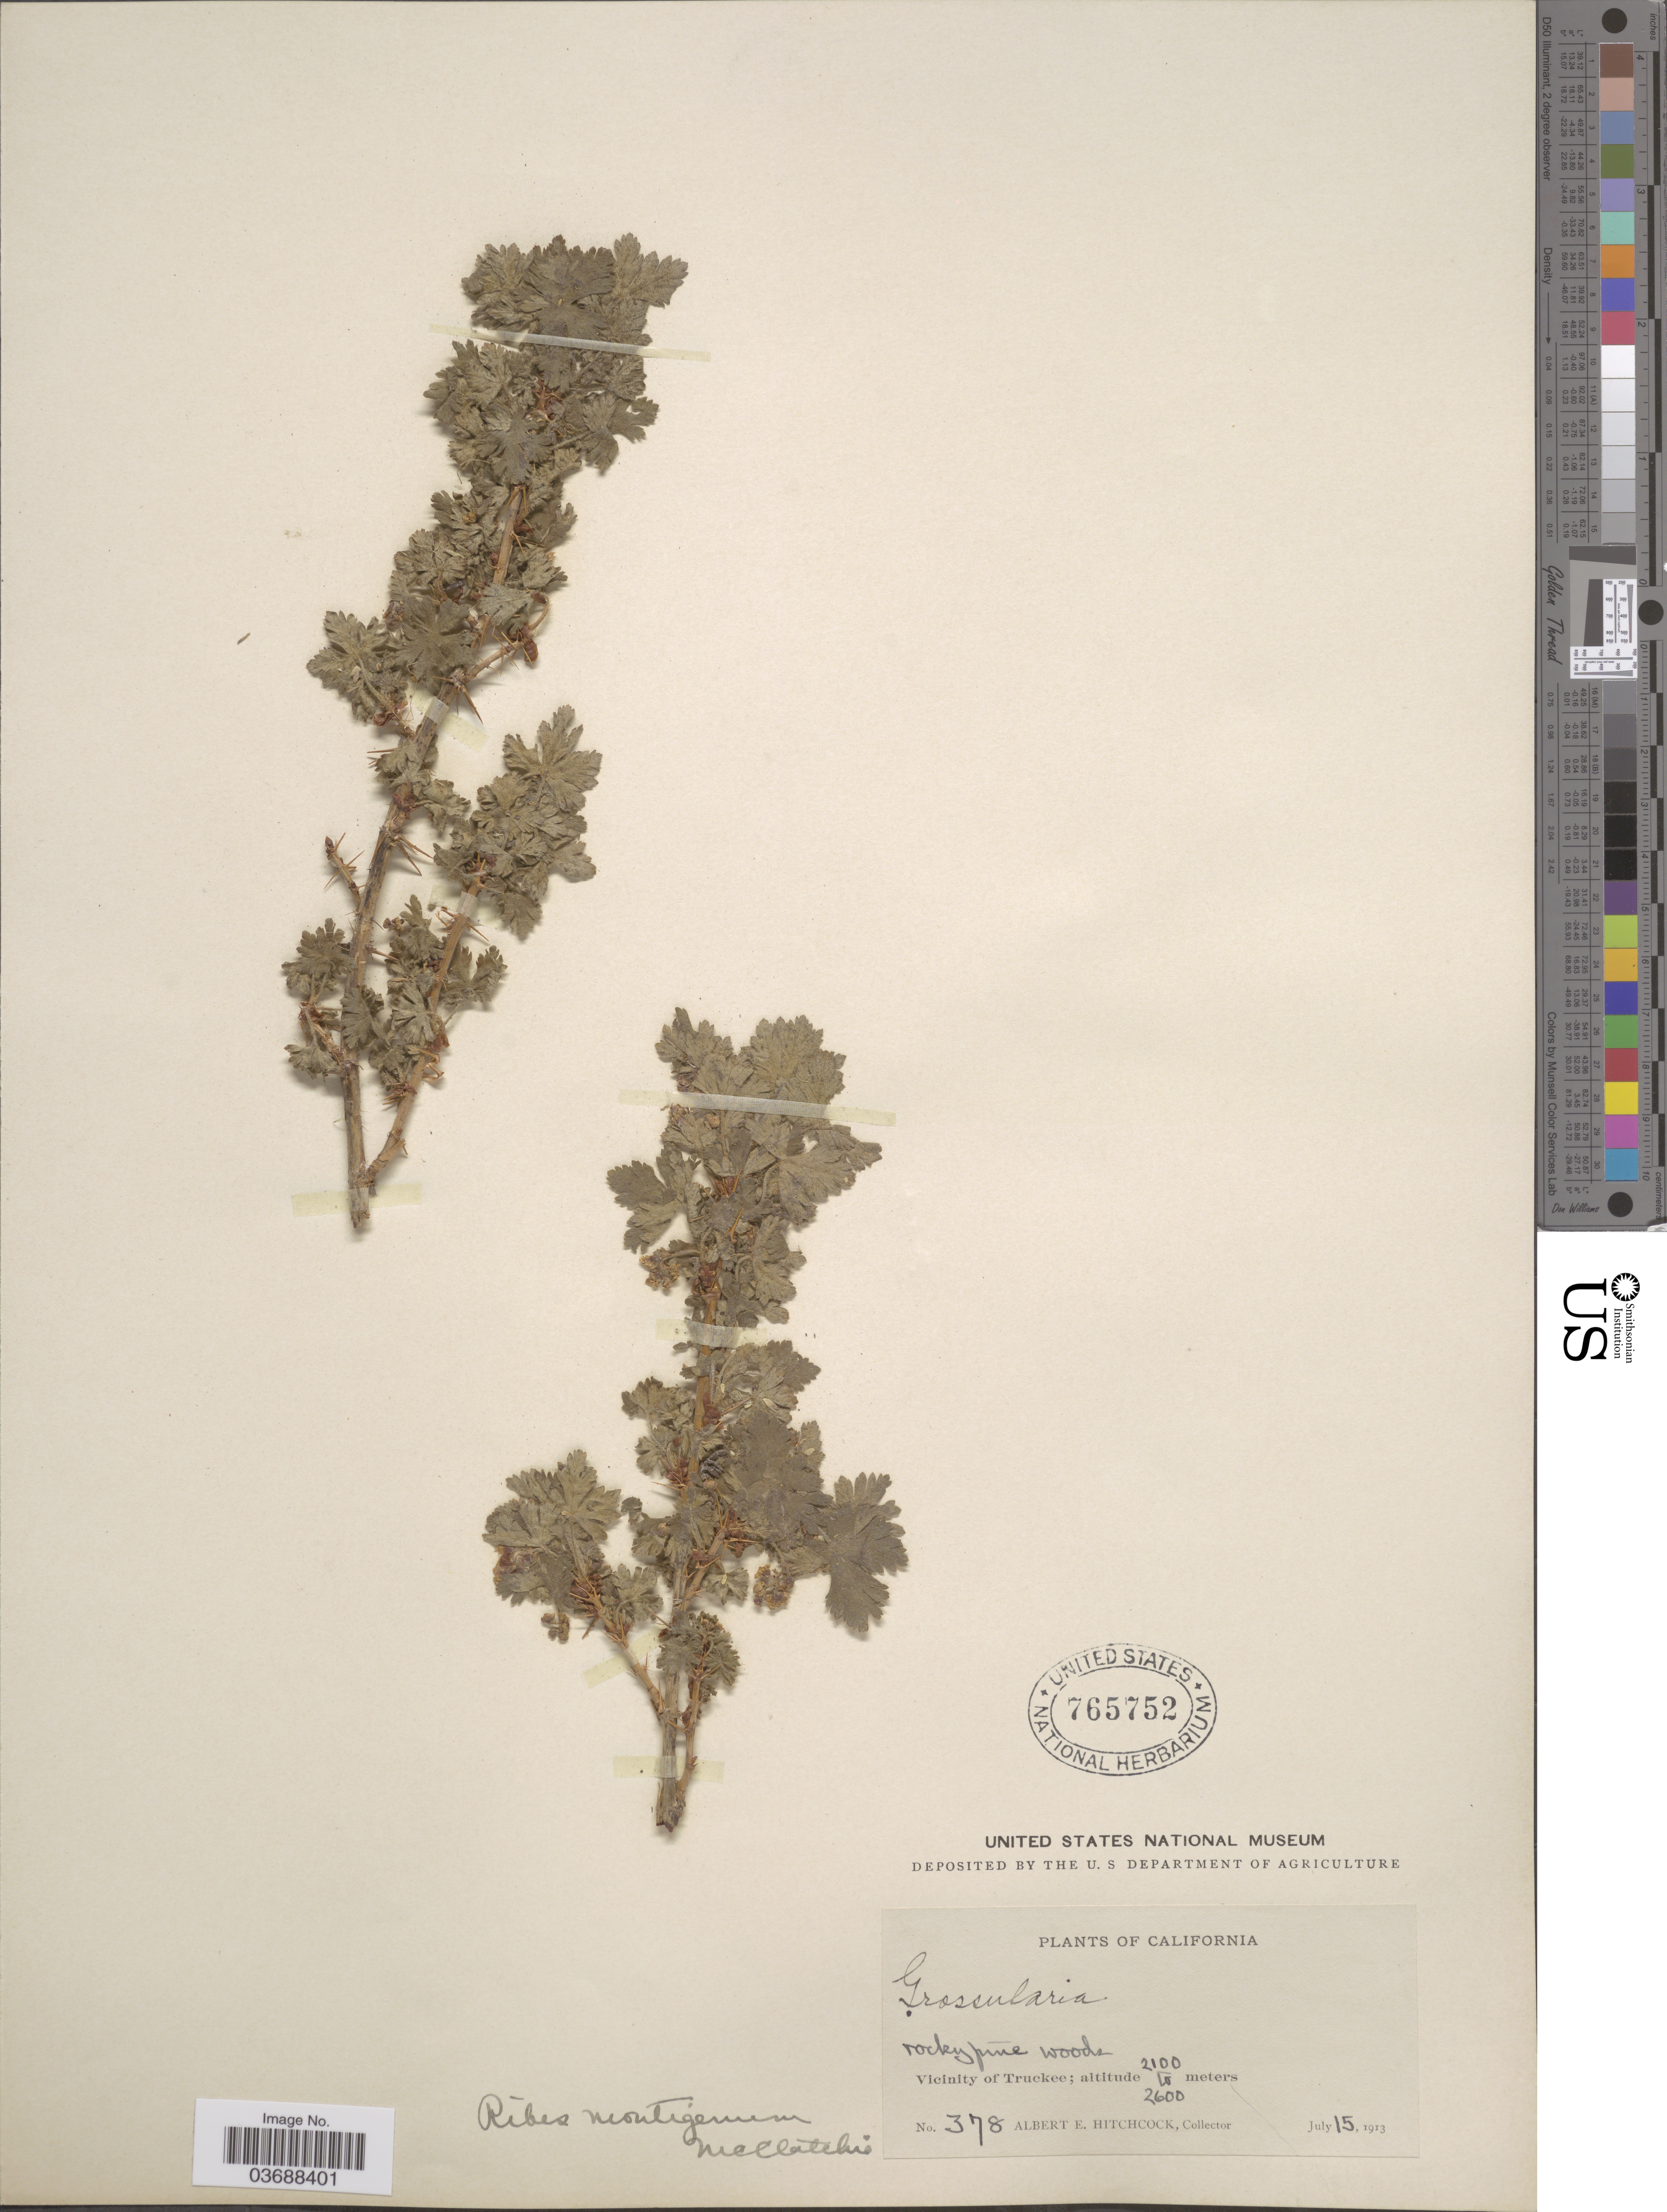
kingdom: Plantae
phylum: Tracheophyta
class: Magnoliopsida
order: Saxifragales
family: Grossulariaceae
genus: Ribes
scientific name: Ribes montigenum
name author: McClatchie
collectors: A. Hitchcock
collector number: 378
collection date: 1913-07-15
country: United States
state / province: California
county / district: Nevada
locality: Vicinity of Truckee.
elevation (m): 2100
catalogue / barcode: US 765752